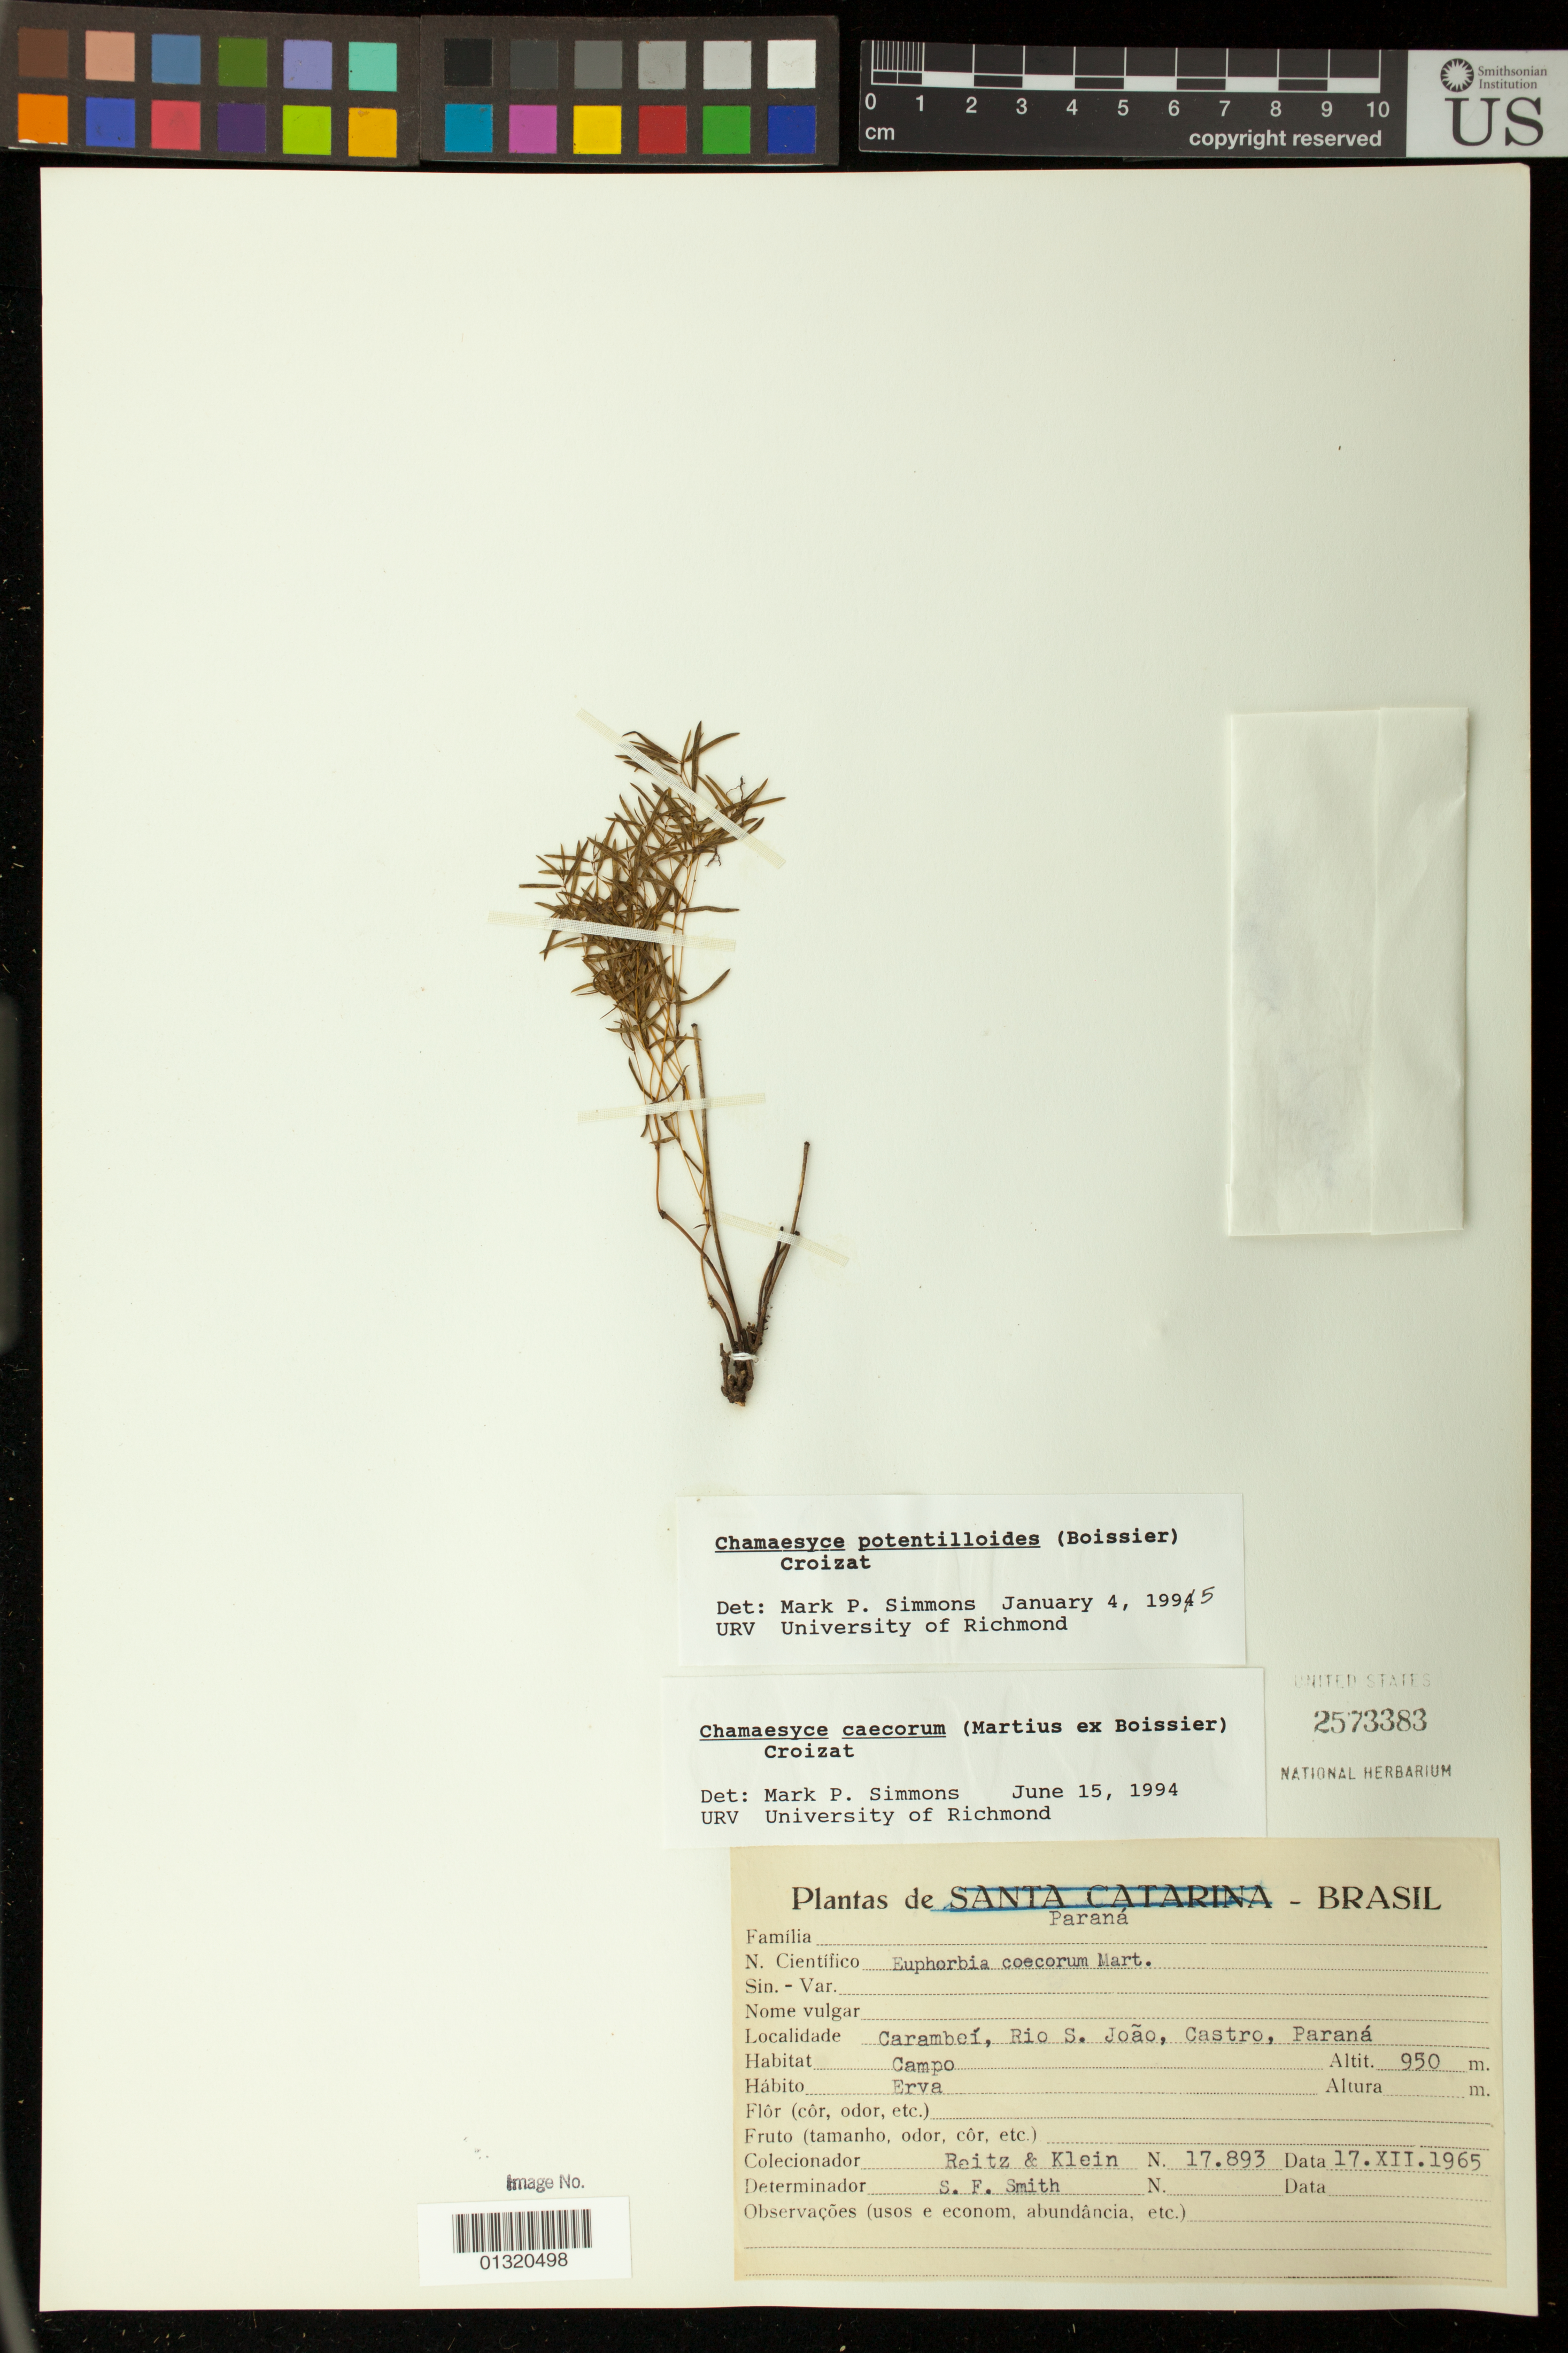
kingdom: Plantae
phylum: Tracheophyta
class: Magnoliopsida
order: Malpighiales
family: Euphorbiaceae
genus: Euphorbia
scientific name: Euphorbia potentilloides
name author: Boiss.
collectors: R. Reitz & R. M. Klein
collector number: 17893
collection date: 1965-12-17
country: Brazil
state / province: Paraná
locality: Carambei, Rio S. Joao, Castro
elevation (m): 950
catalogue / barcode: US 2573383